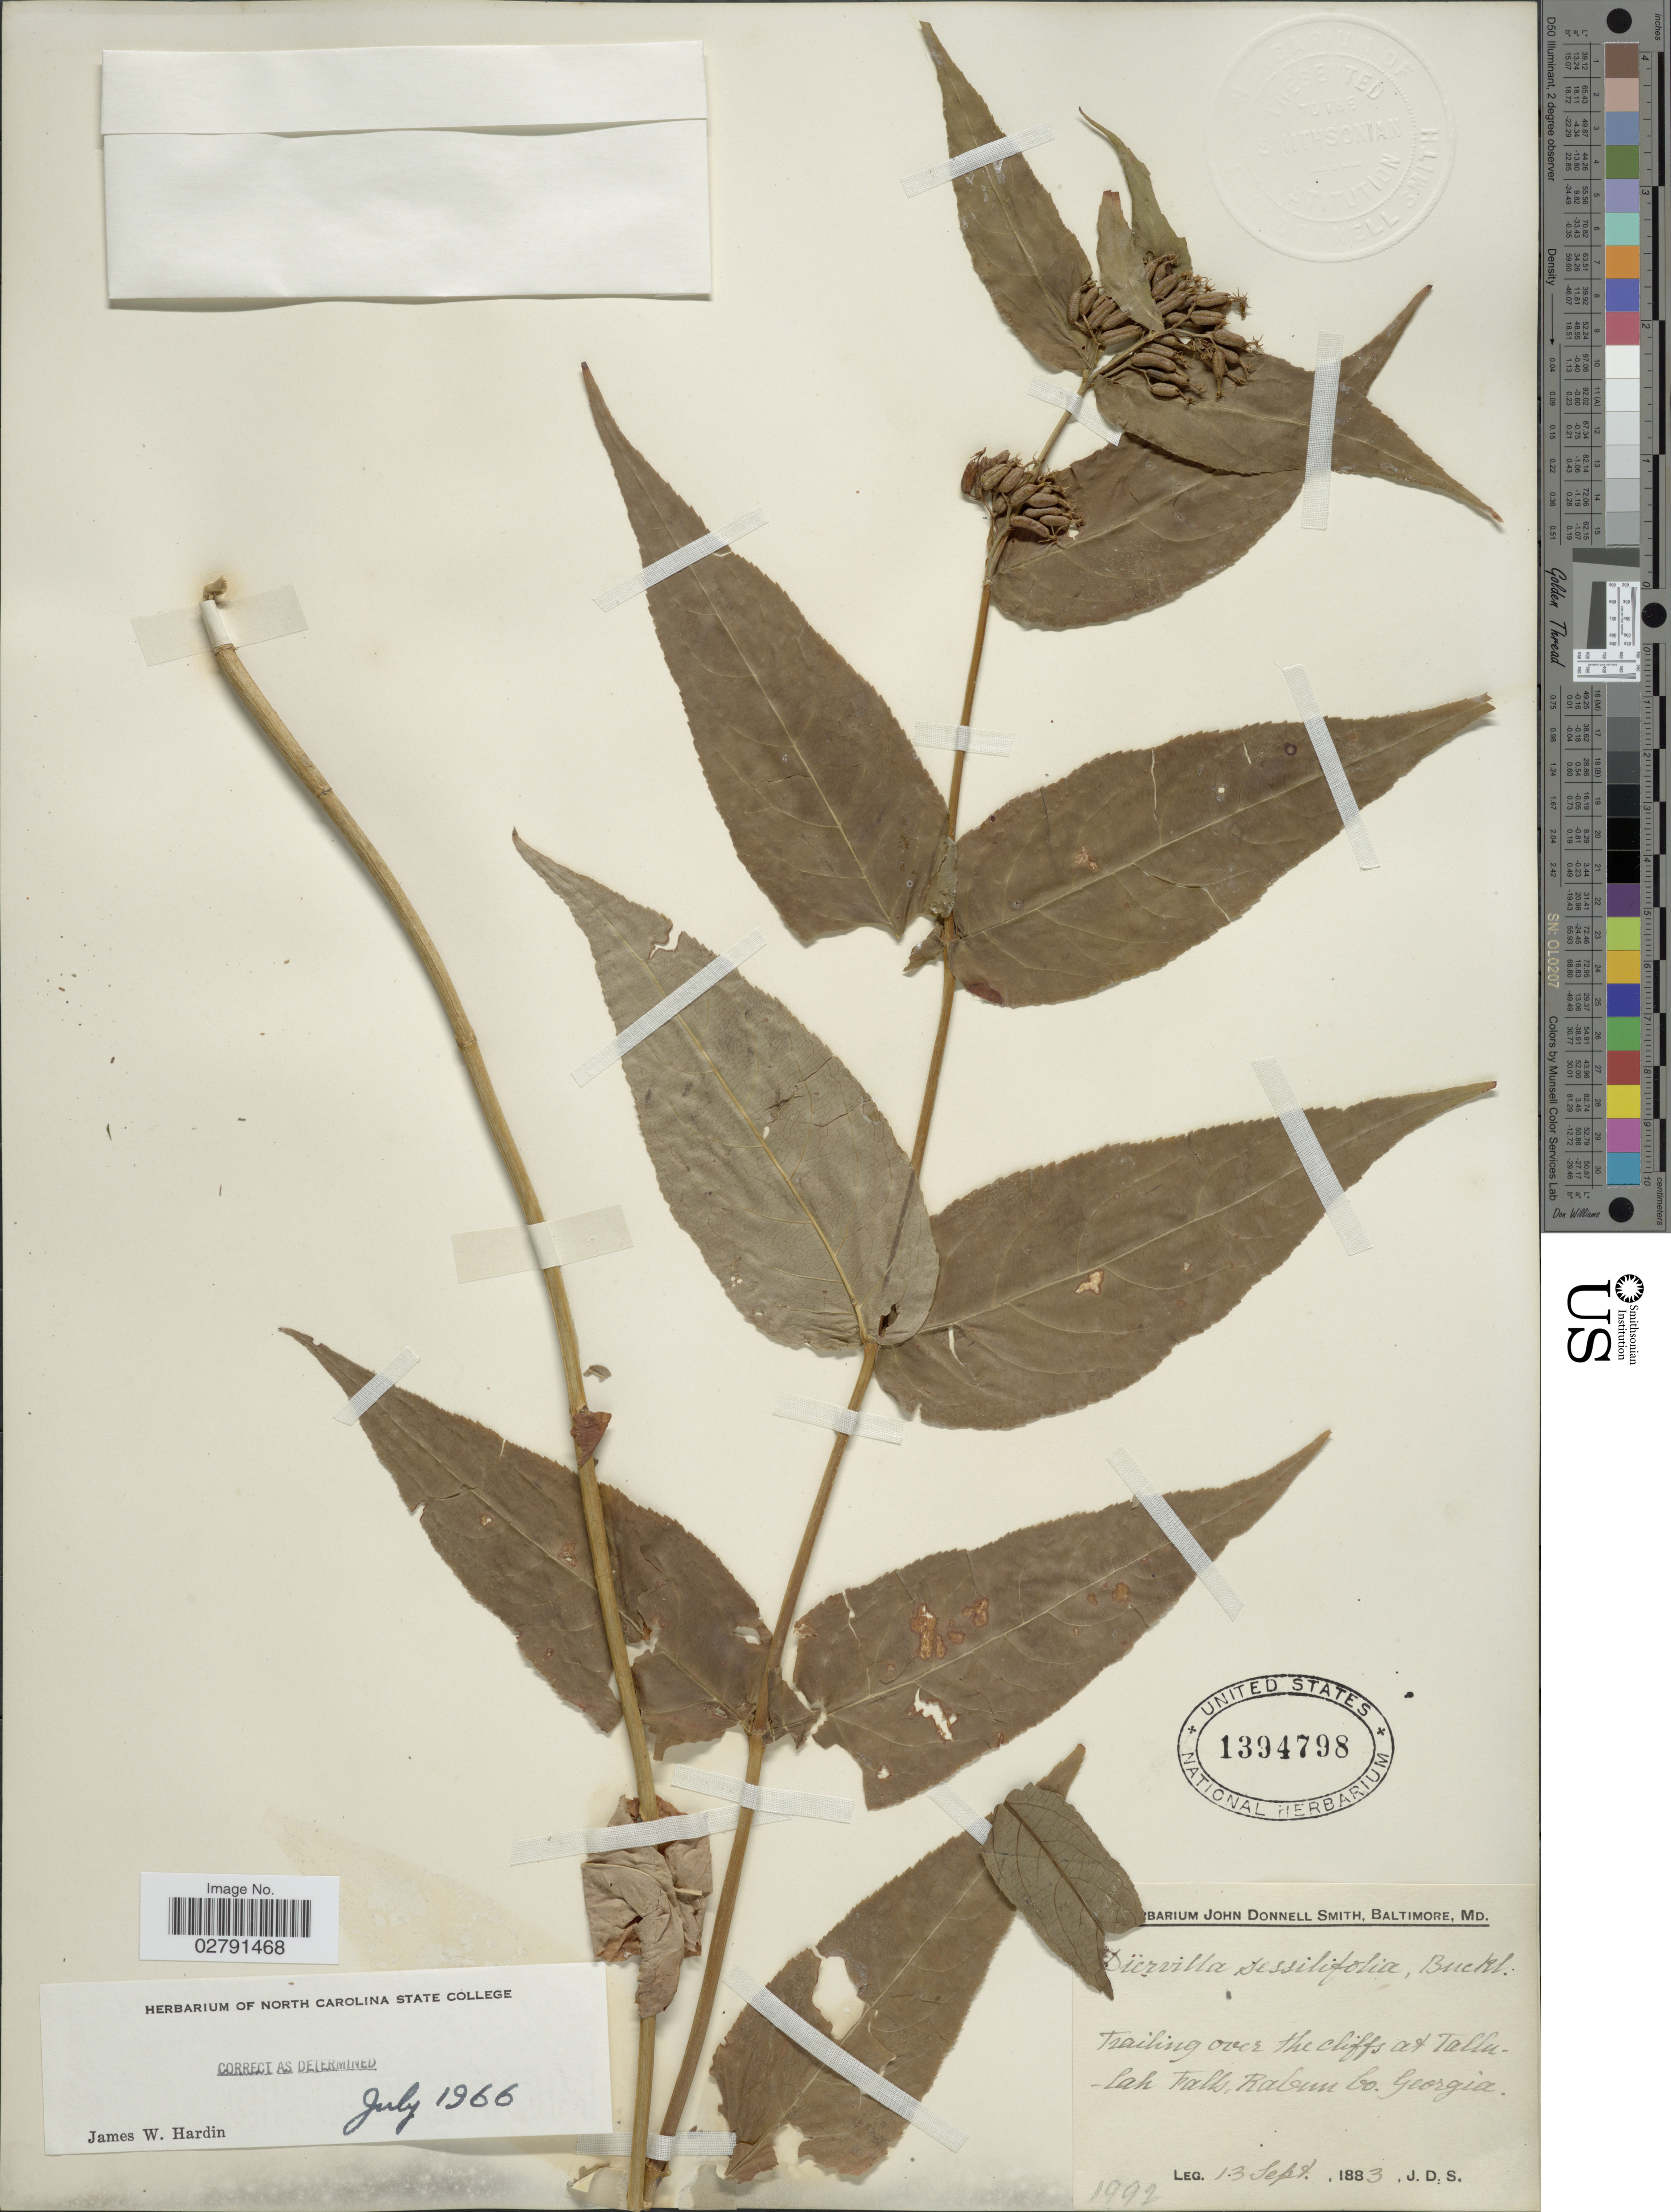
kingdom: Plantae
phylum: Tracheophyta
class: Magnoliopsida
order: Dipsacales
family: Caprifoliaceae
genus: Diervilla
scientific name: Diervilla sessilifolia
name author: Buckley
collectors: J. Donnell Smith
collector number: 1992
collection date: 1883-09-13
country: United States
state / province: Georgia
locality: Trailing over the cliffs at Tallulah Falls, Rabun Co.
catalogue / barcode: US 1394798